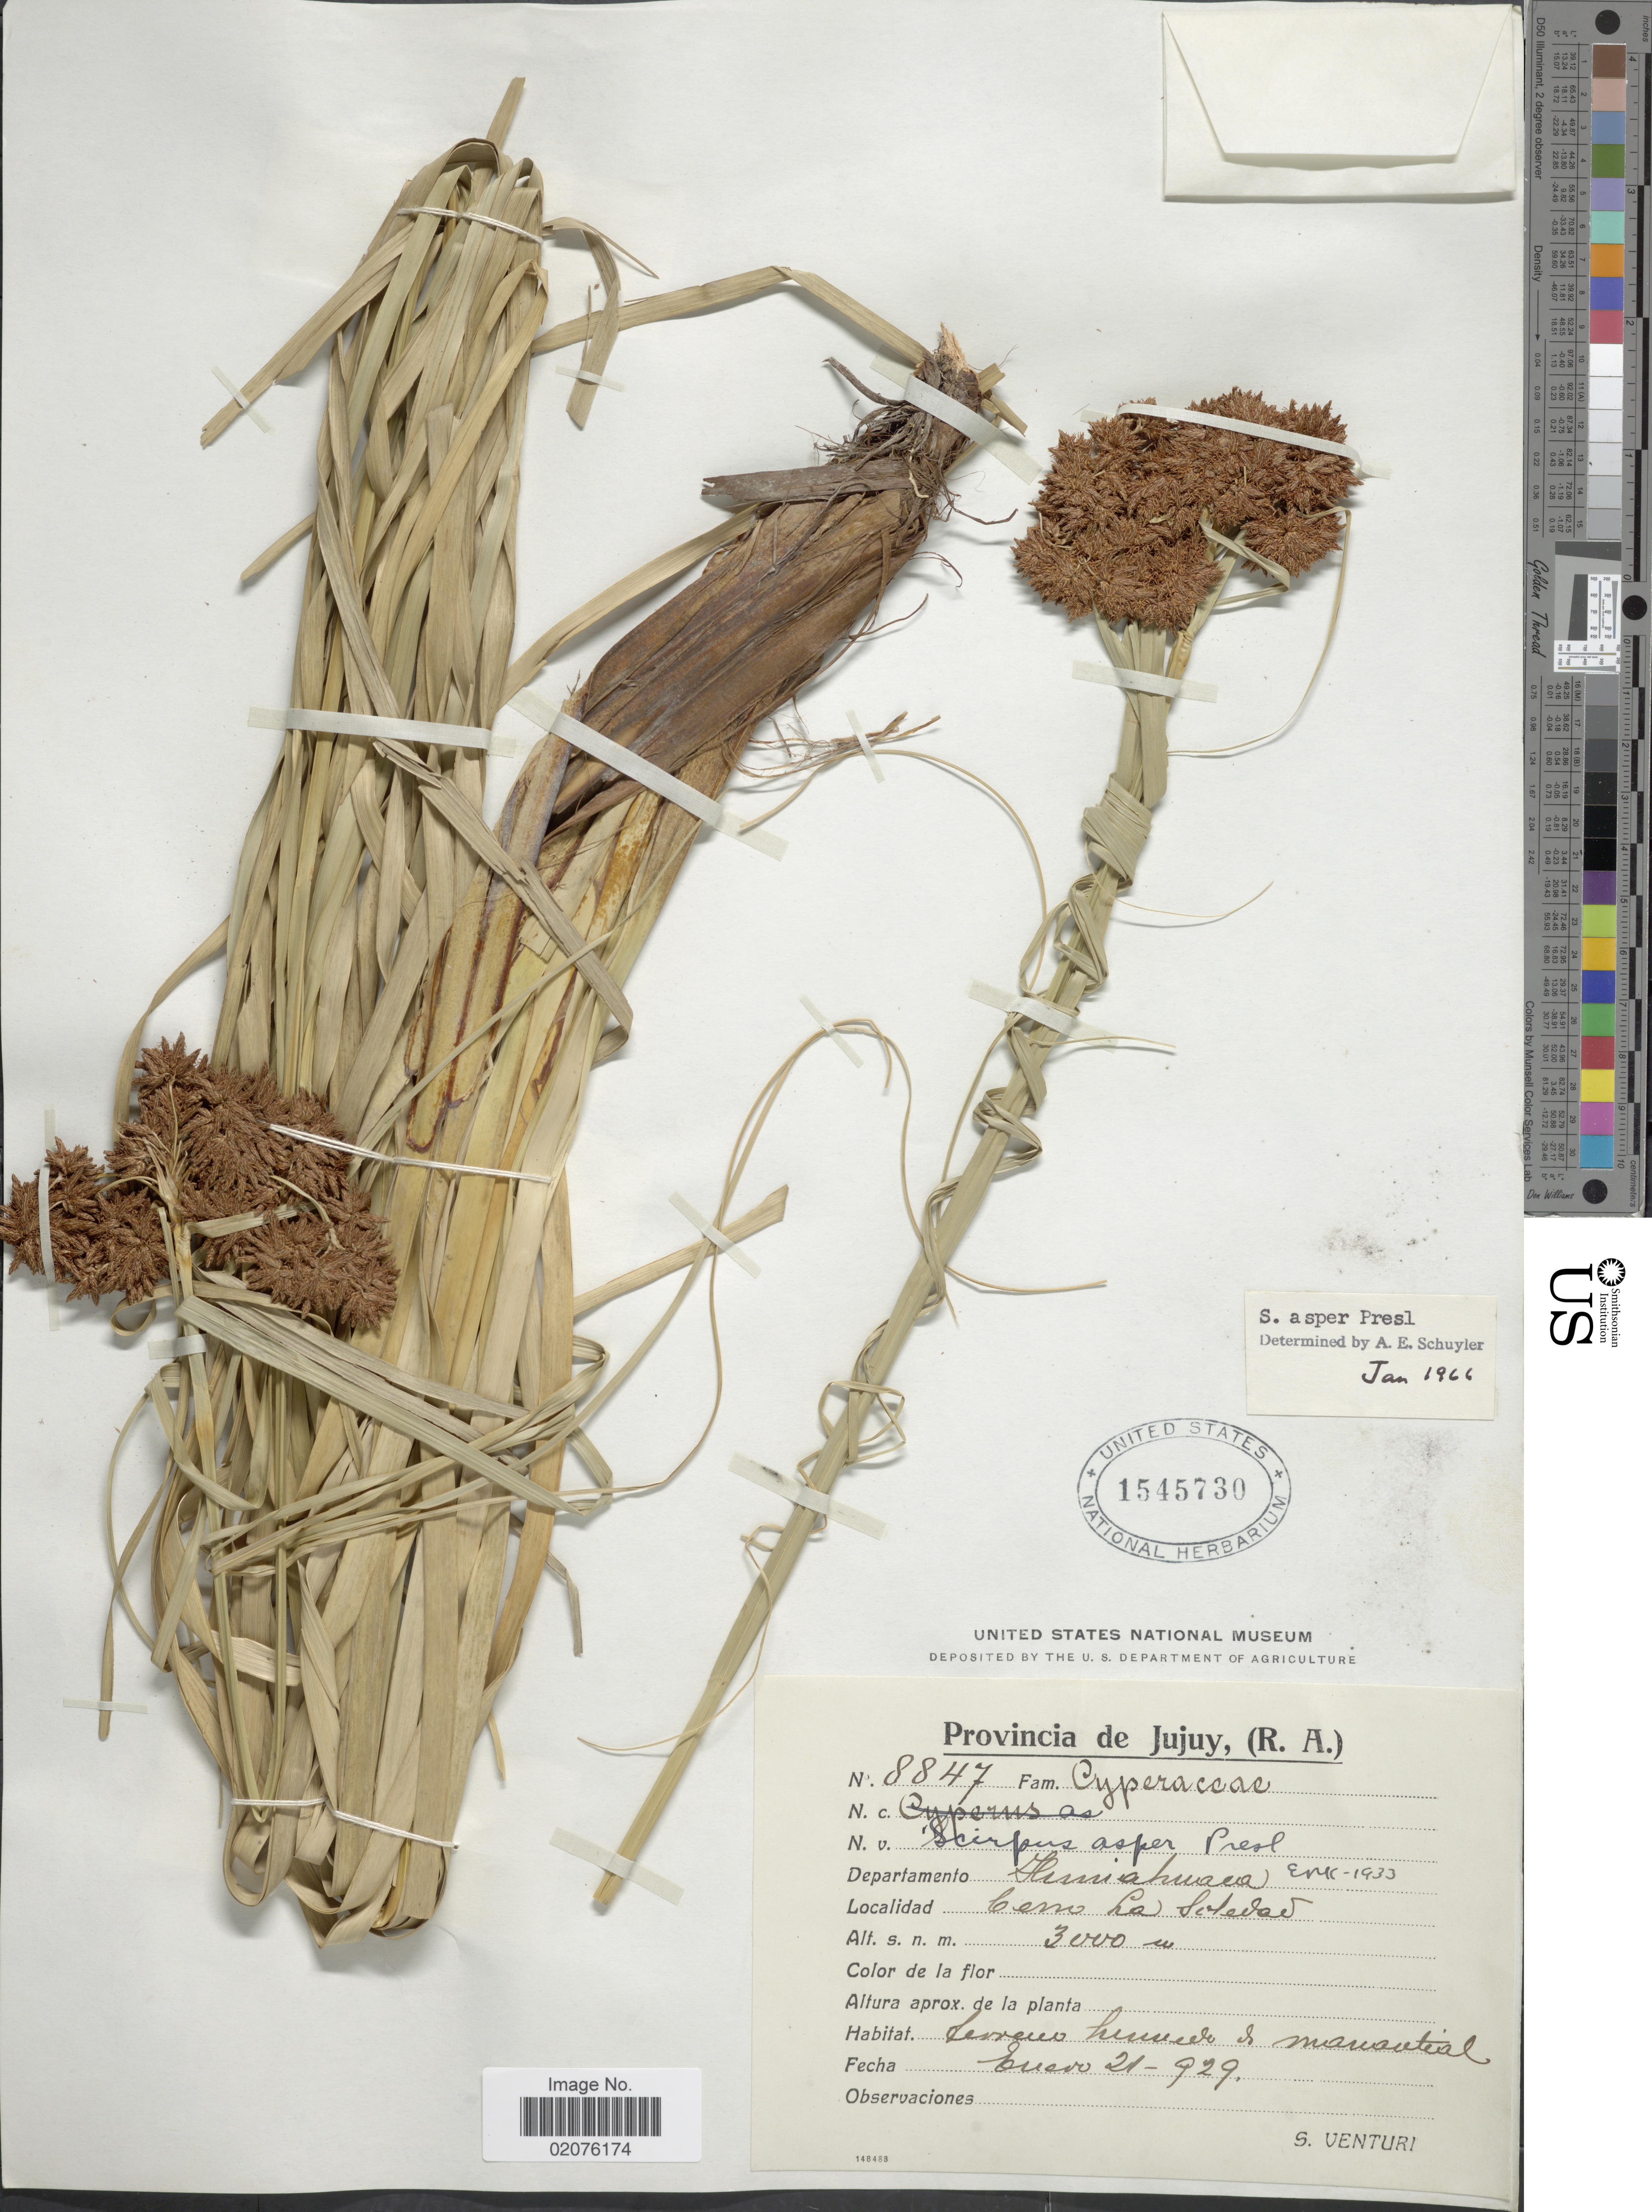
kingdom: Plantae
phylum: Tracheophyta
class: Liliopsida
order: Poales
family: Cyperaceae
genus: Rhodoscirpus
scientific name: Rhodoscirpus asper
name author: (J. Presl & C. Presl) Lév.-Bourret et al.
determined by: Strong, Mark T., (BOT), Smithsonian Institution - National Museum of Natural History (UNITED STATES)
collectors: S. Venturi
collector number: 8847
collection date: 1929-01-21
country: Argentina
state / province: Jujuy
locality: (R. A.) Departamento Humahuaca. Cerro La Soledad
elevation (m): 3000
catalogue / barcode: US 1545730